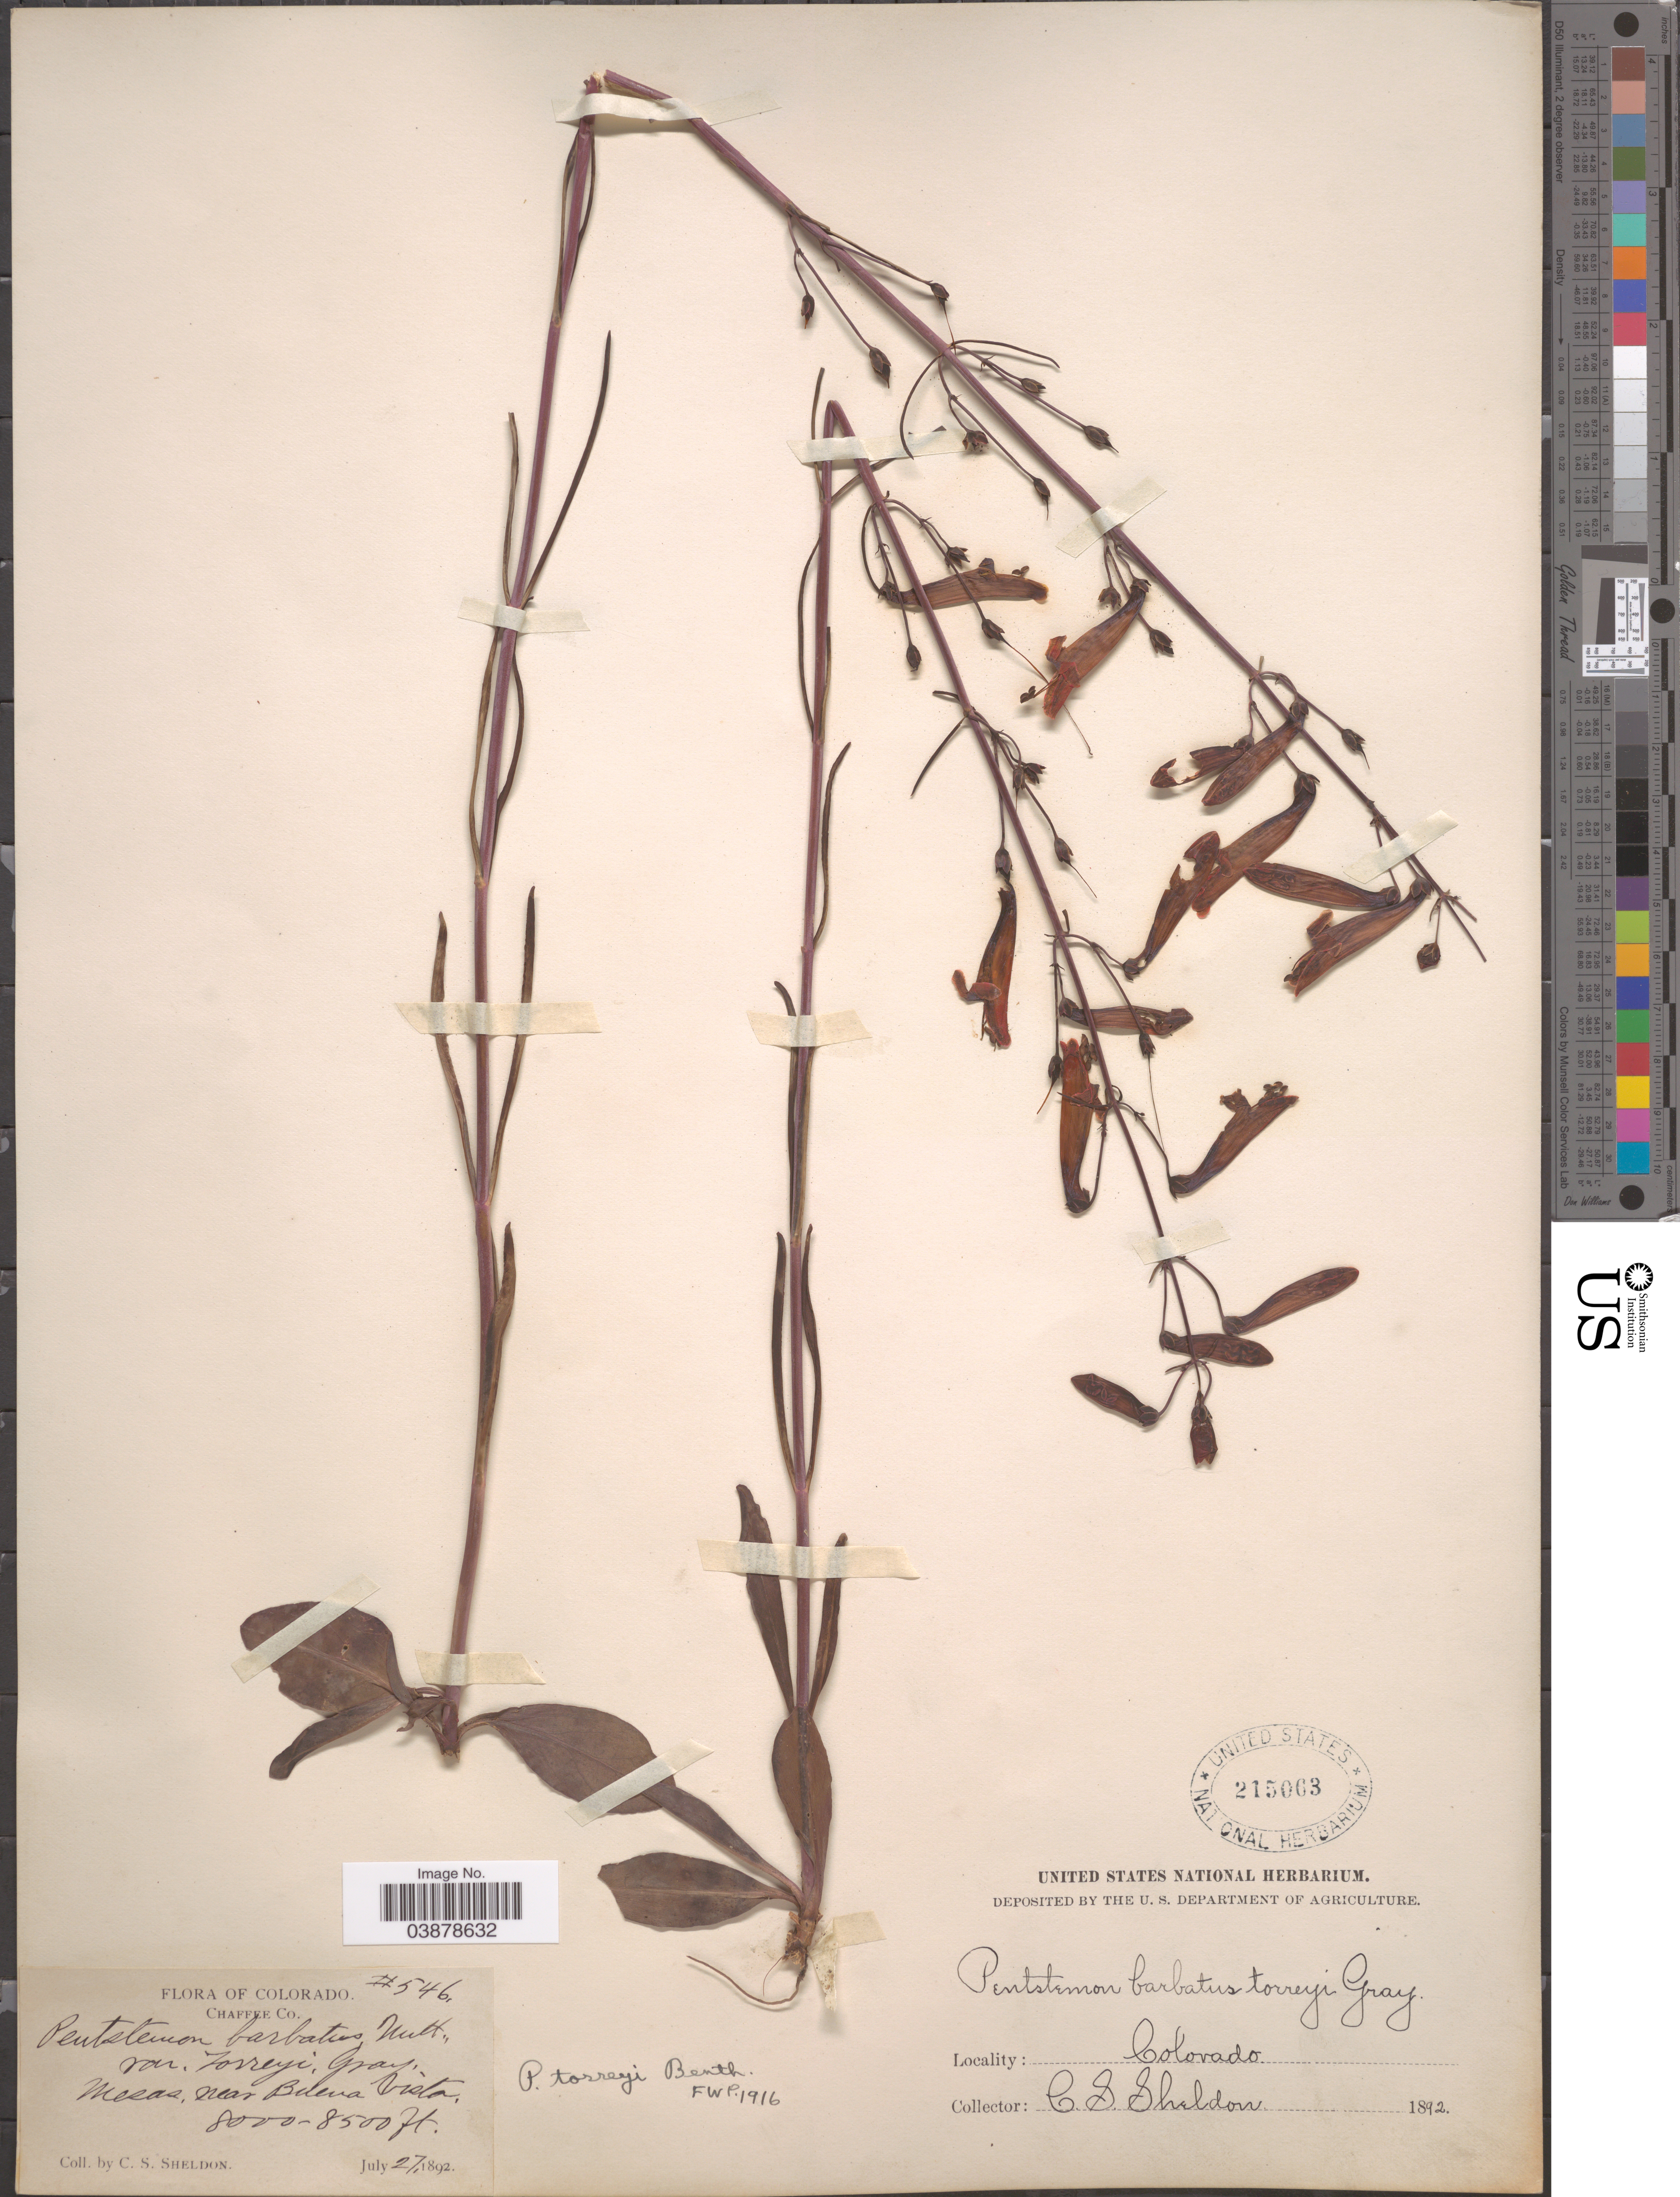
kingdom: Plantae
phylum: Tracheophyta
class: Magnoliopsida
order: Lamiales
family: Plantaginaceae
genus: Penstemon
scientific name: Penstemon torreyi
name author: Benth.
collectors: C. S. Sheldon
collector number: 546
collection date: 1892-07-27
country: United States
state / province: Colorado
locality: Chaffee Co. Mesas, near Buena Vista.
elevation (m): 2438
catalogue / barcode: US 215063